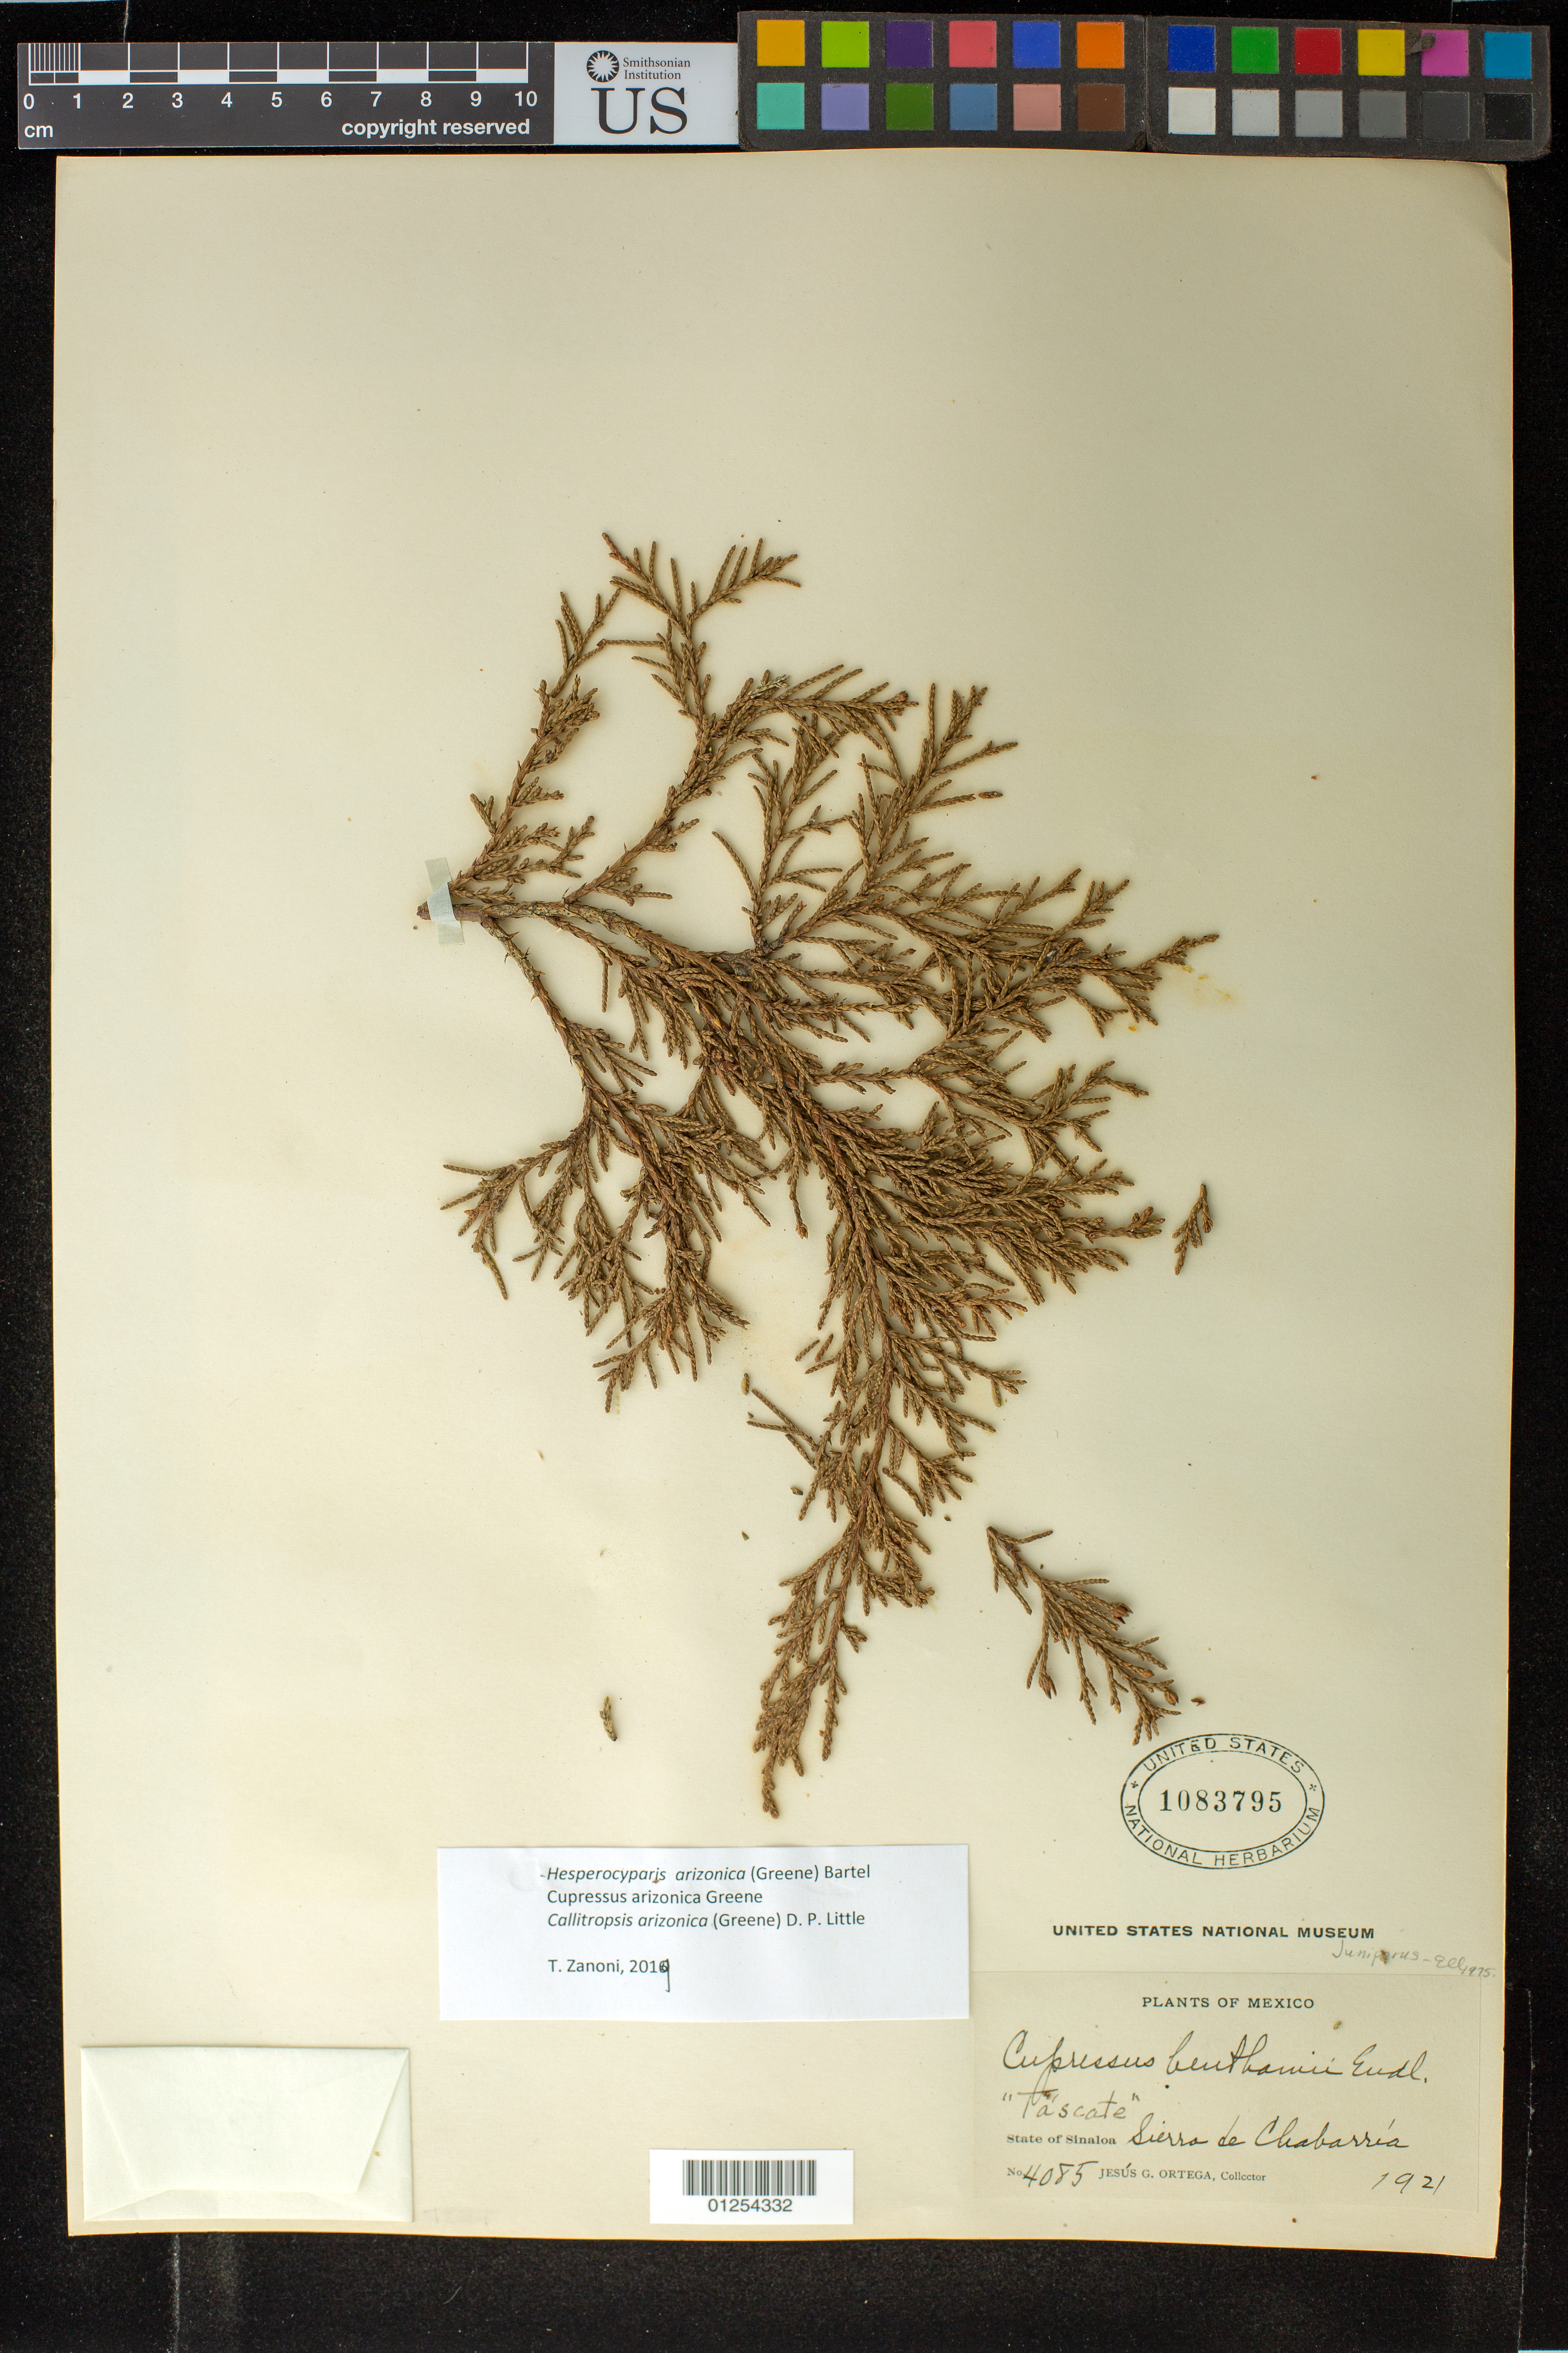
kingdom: Plantae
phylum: Tracheophyta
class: Pinopsida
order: Pinales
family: Cupressaceae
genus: Hesperocyparis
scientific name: Hesperocyparis arizonica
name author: (Greene) Bartel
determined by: Zanoni, T. A., (NY), New York Botanical Garden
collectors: J. Ortega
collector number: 4085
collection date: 1921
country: Mexico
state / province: Sinaloa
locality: "Tascate" Sierra de Chabarría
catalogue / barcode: US 1083795